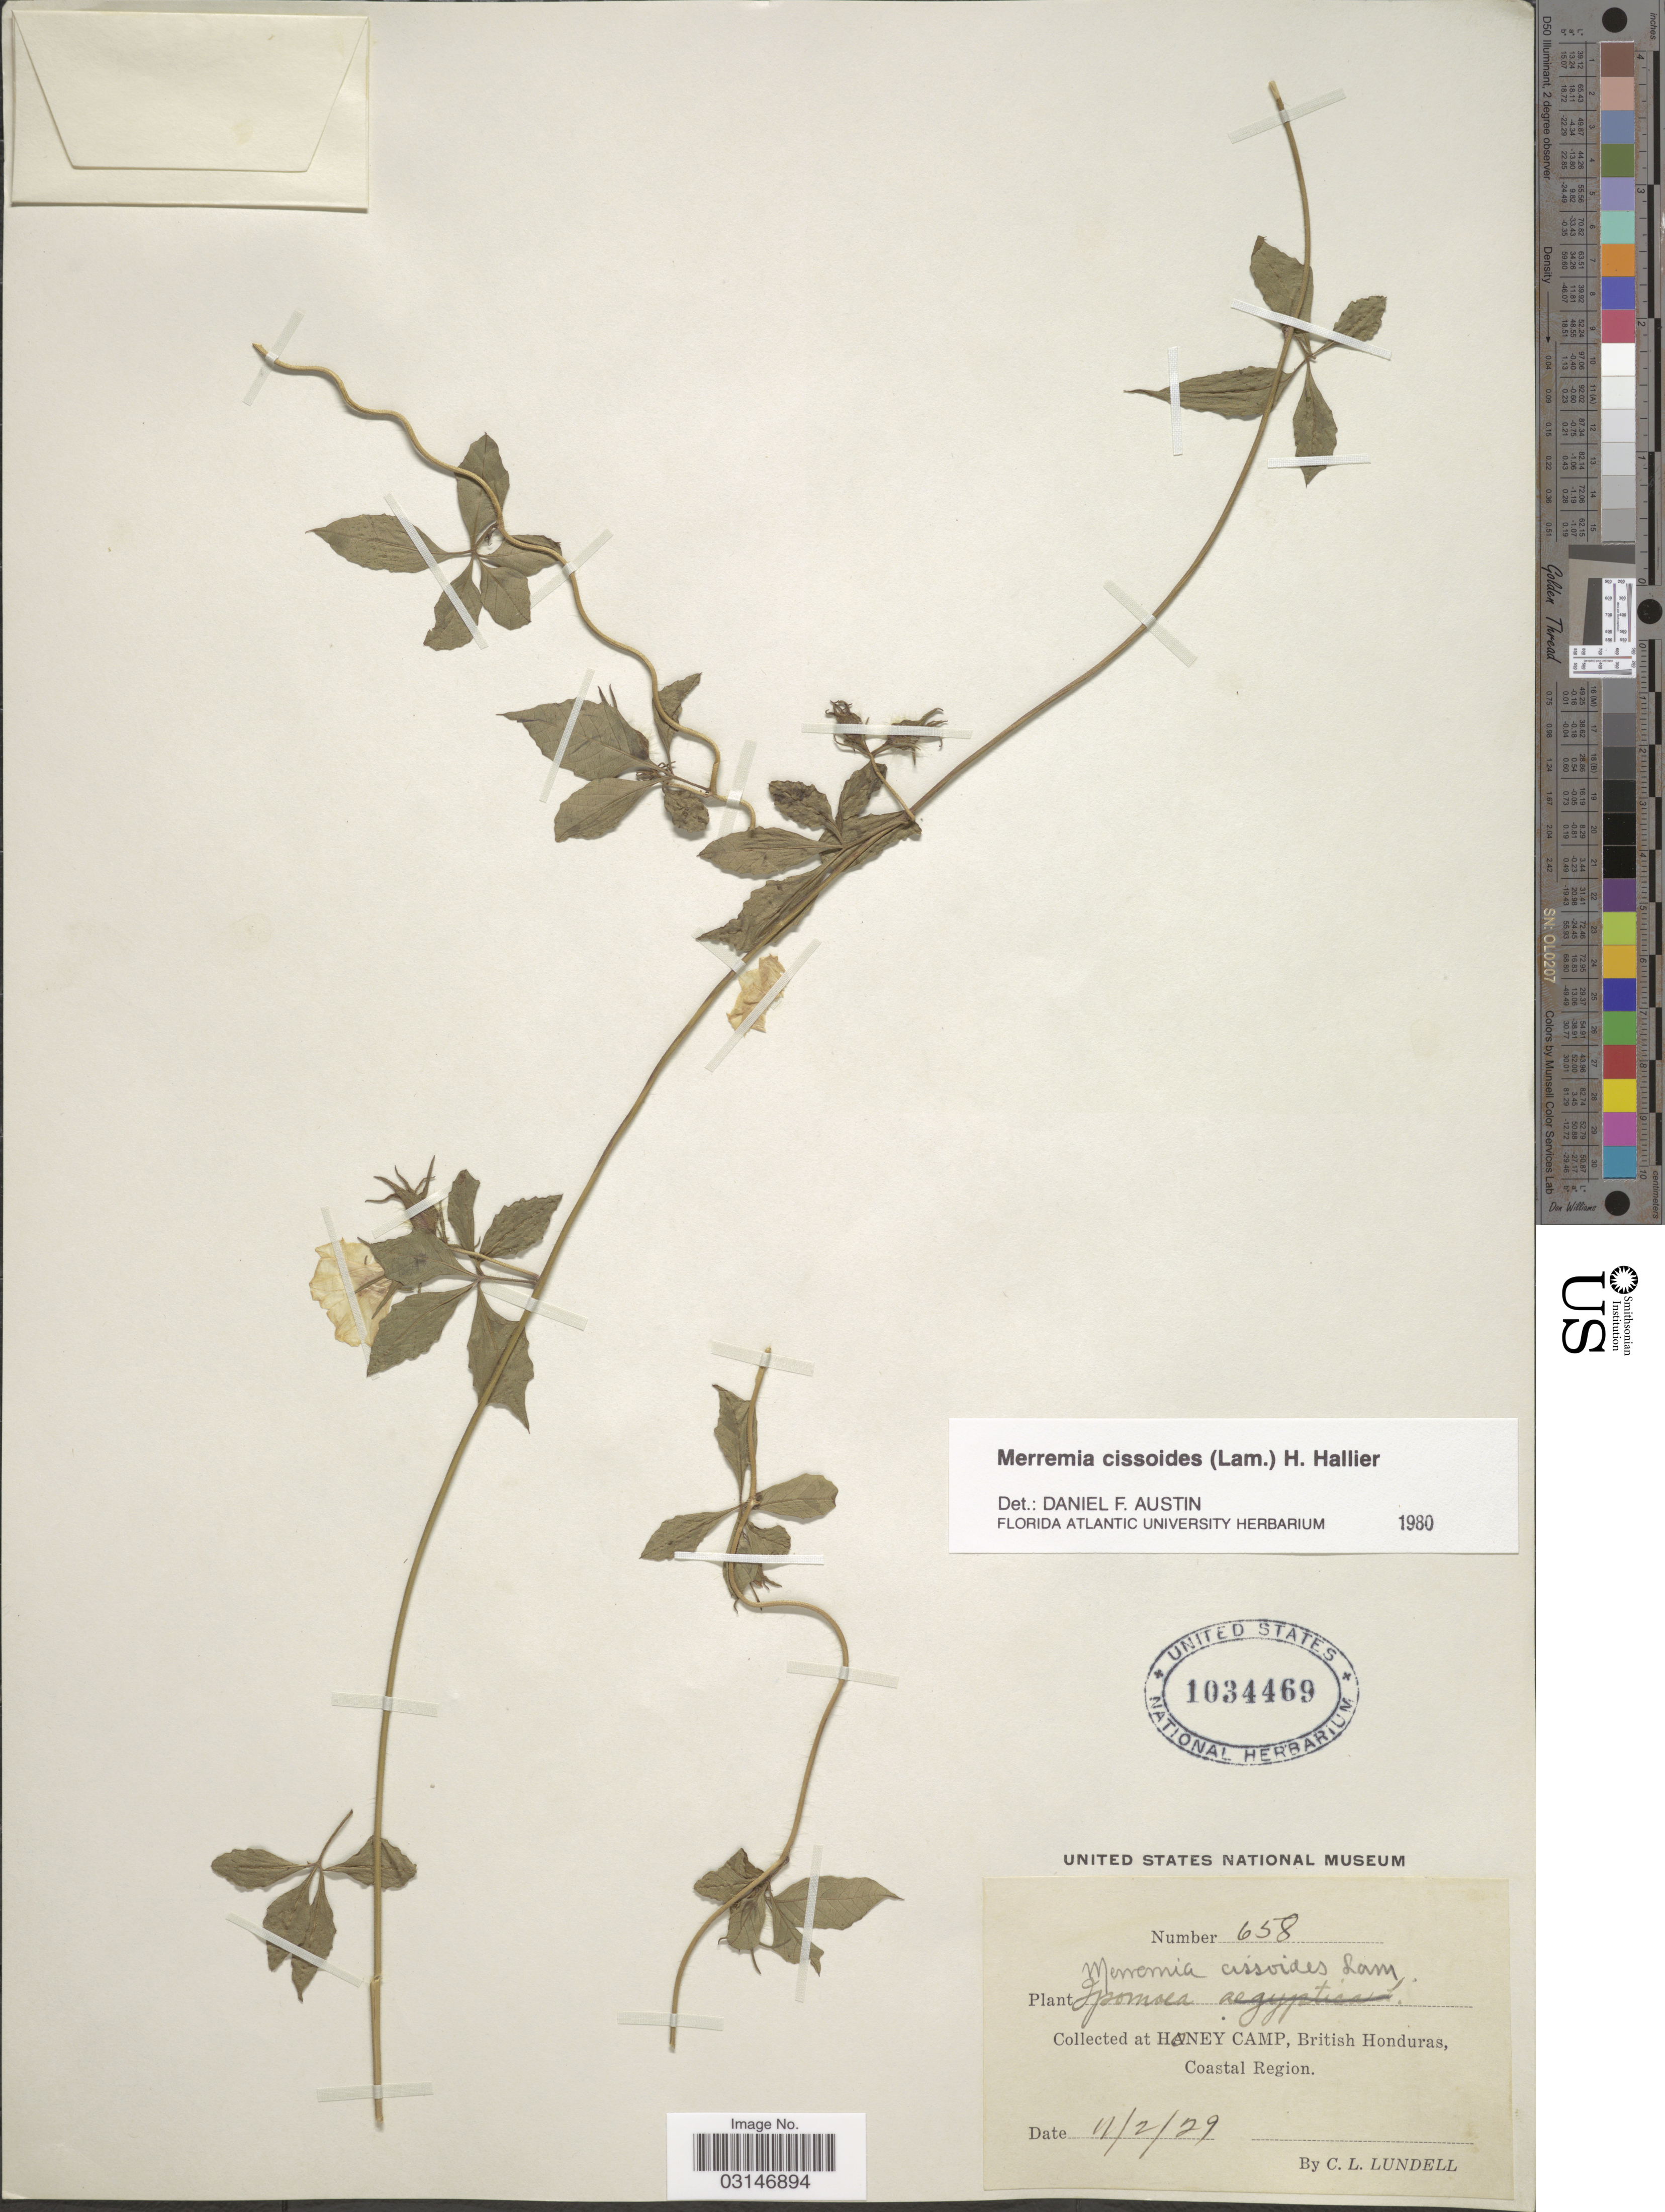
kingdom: Plantae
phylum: Tracheophyta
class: Magnoliopsida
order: Solanales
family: Convolvulaceae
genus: Distimake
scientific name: Distimake cissoides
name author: (Lam.) A. R. Simões & Staples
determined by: Strong, Mark T., (BOT), Smithsonian Institution - National Museum of Natural History (UNITED STATES)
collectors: C. L. Lundell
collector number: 658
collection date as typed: Transcribed d/m/y: 11/2/29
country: Belize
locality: Honey Camp, British Honduras, Coastal Region.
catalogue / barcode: US 1034469